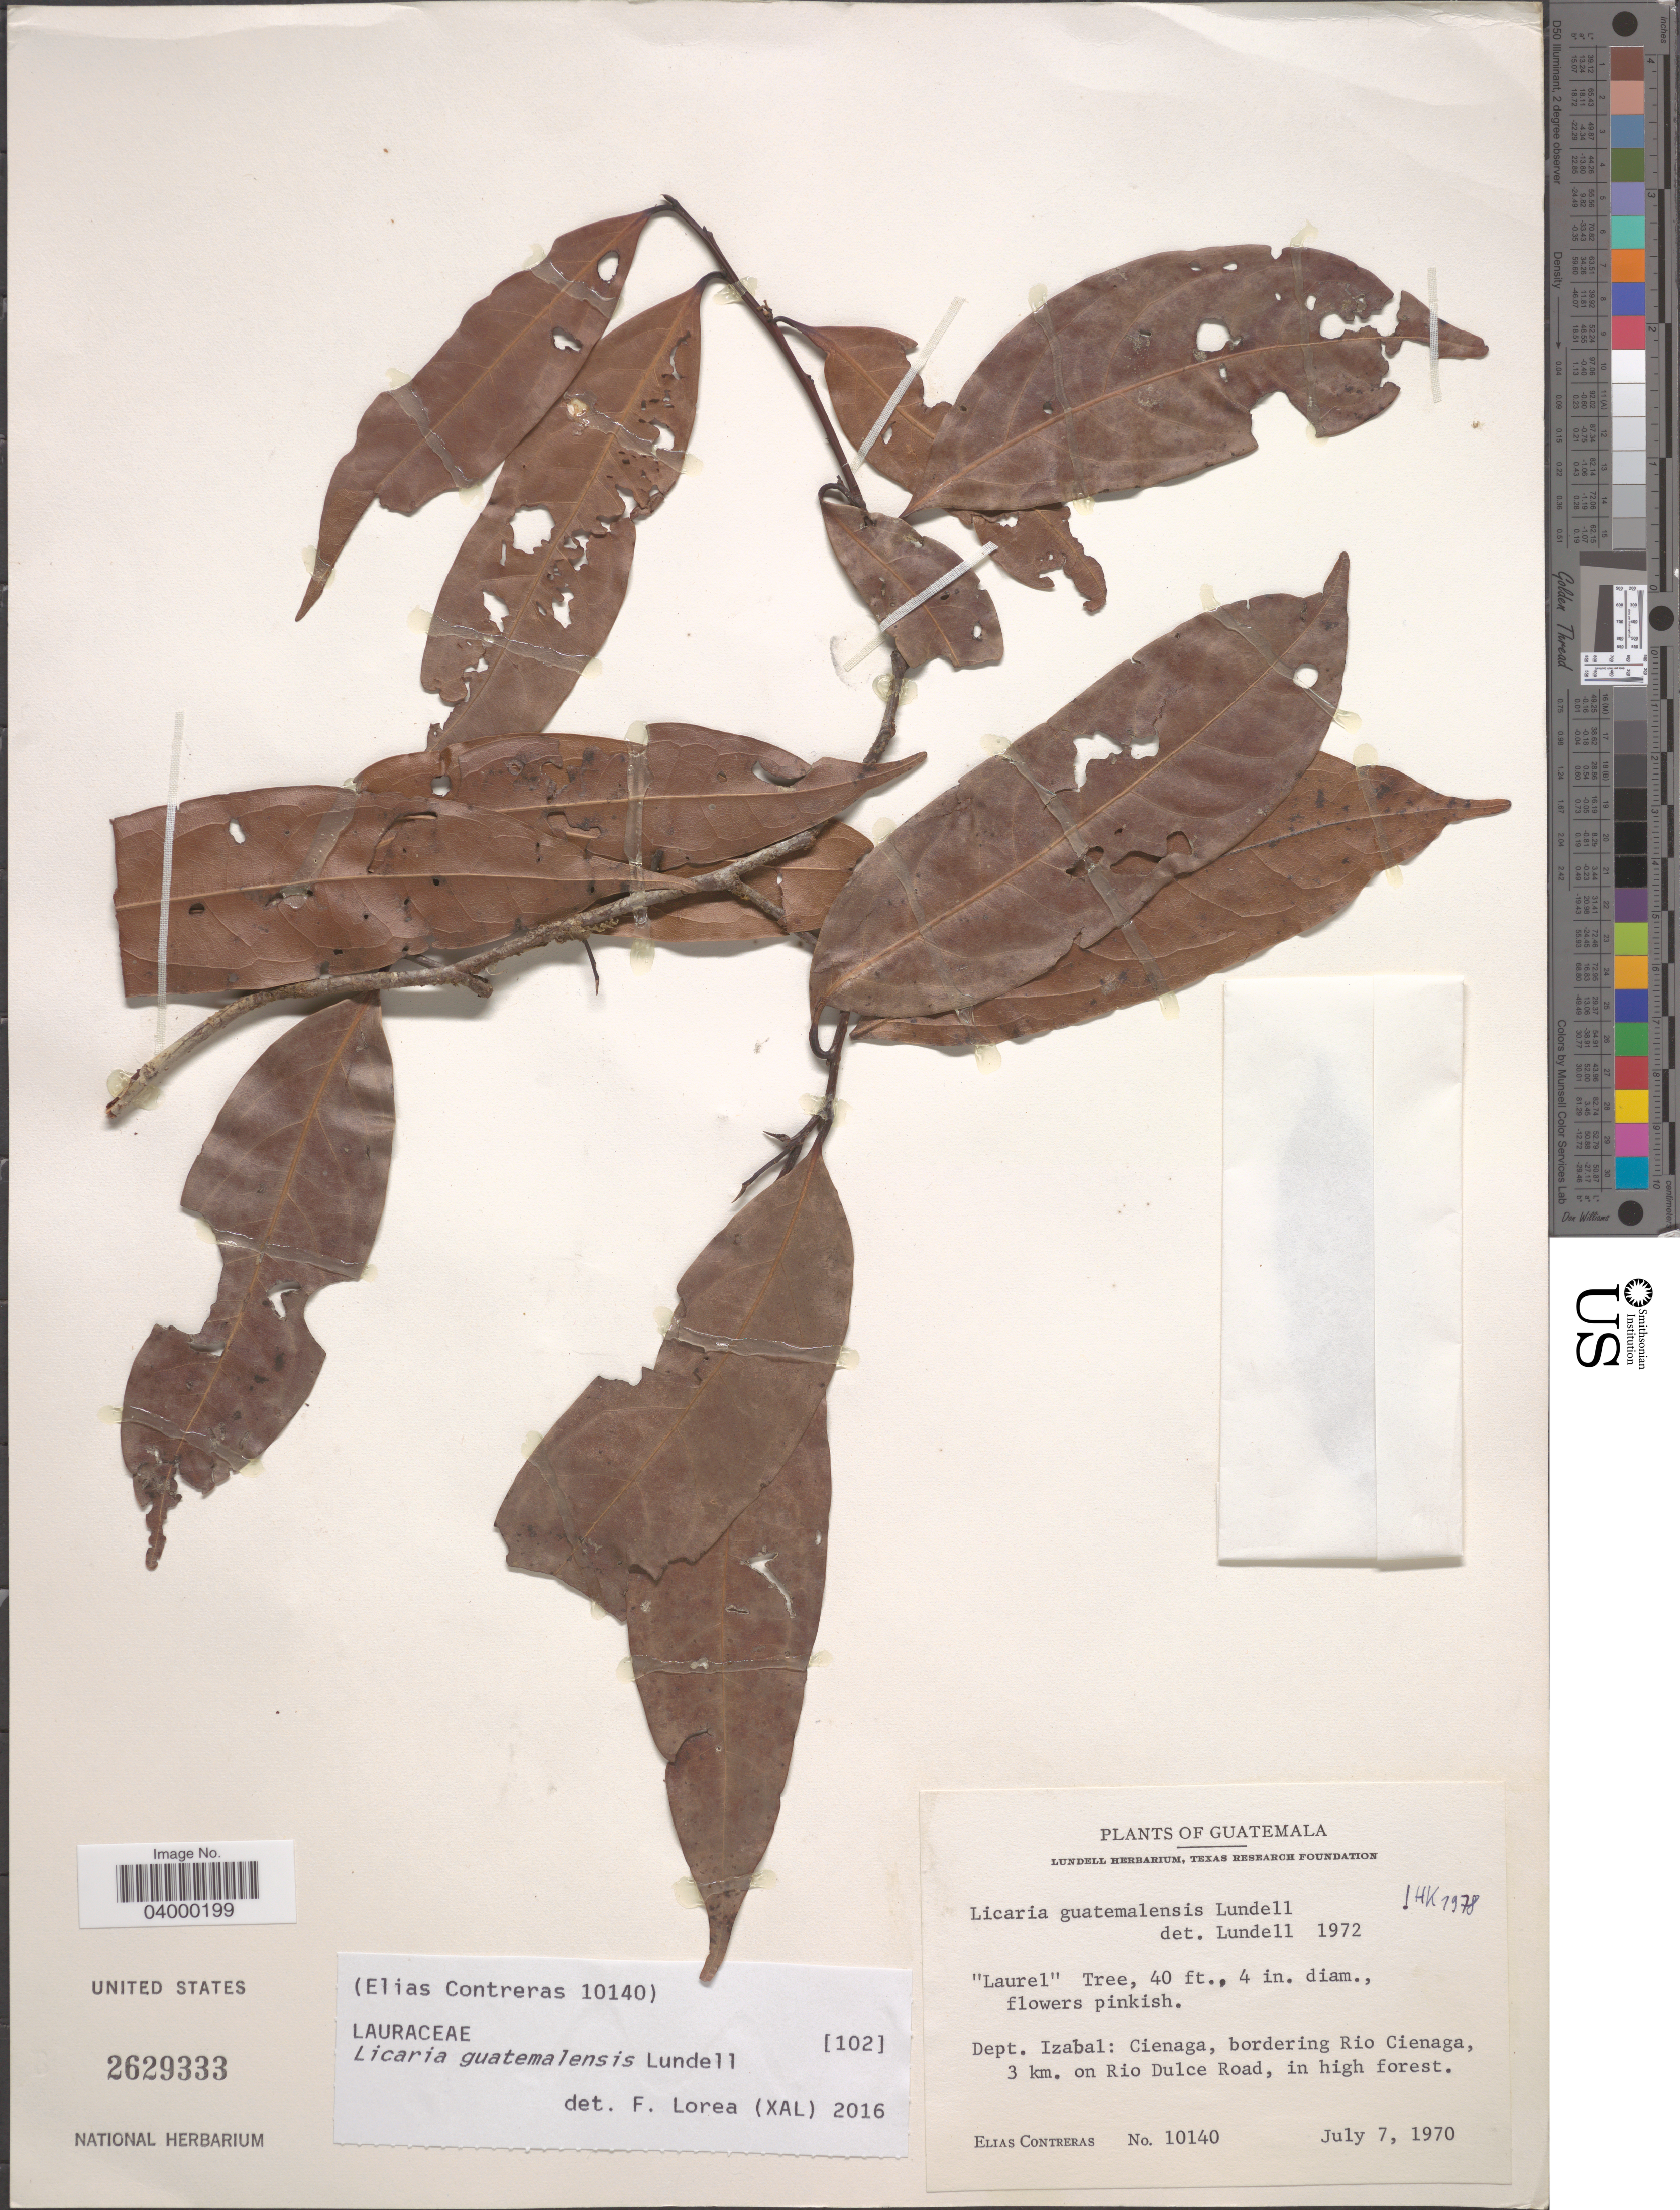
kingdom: Plantae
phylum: Tracheophyta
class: Magnoliopsida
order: Laurales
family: Lauraceae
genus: Licaria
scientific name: Licaria guatemalensis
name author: Lundell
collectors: E. Contreras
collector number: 10140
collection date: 1970-07-07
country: Guatemala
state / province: Izabal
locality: Dept. Izabal: Cienaga, bordering Rio Cienaga, 3 km. on Rio Dulce Road.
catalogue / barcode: US 2629333